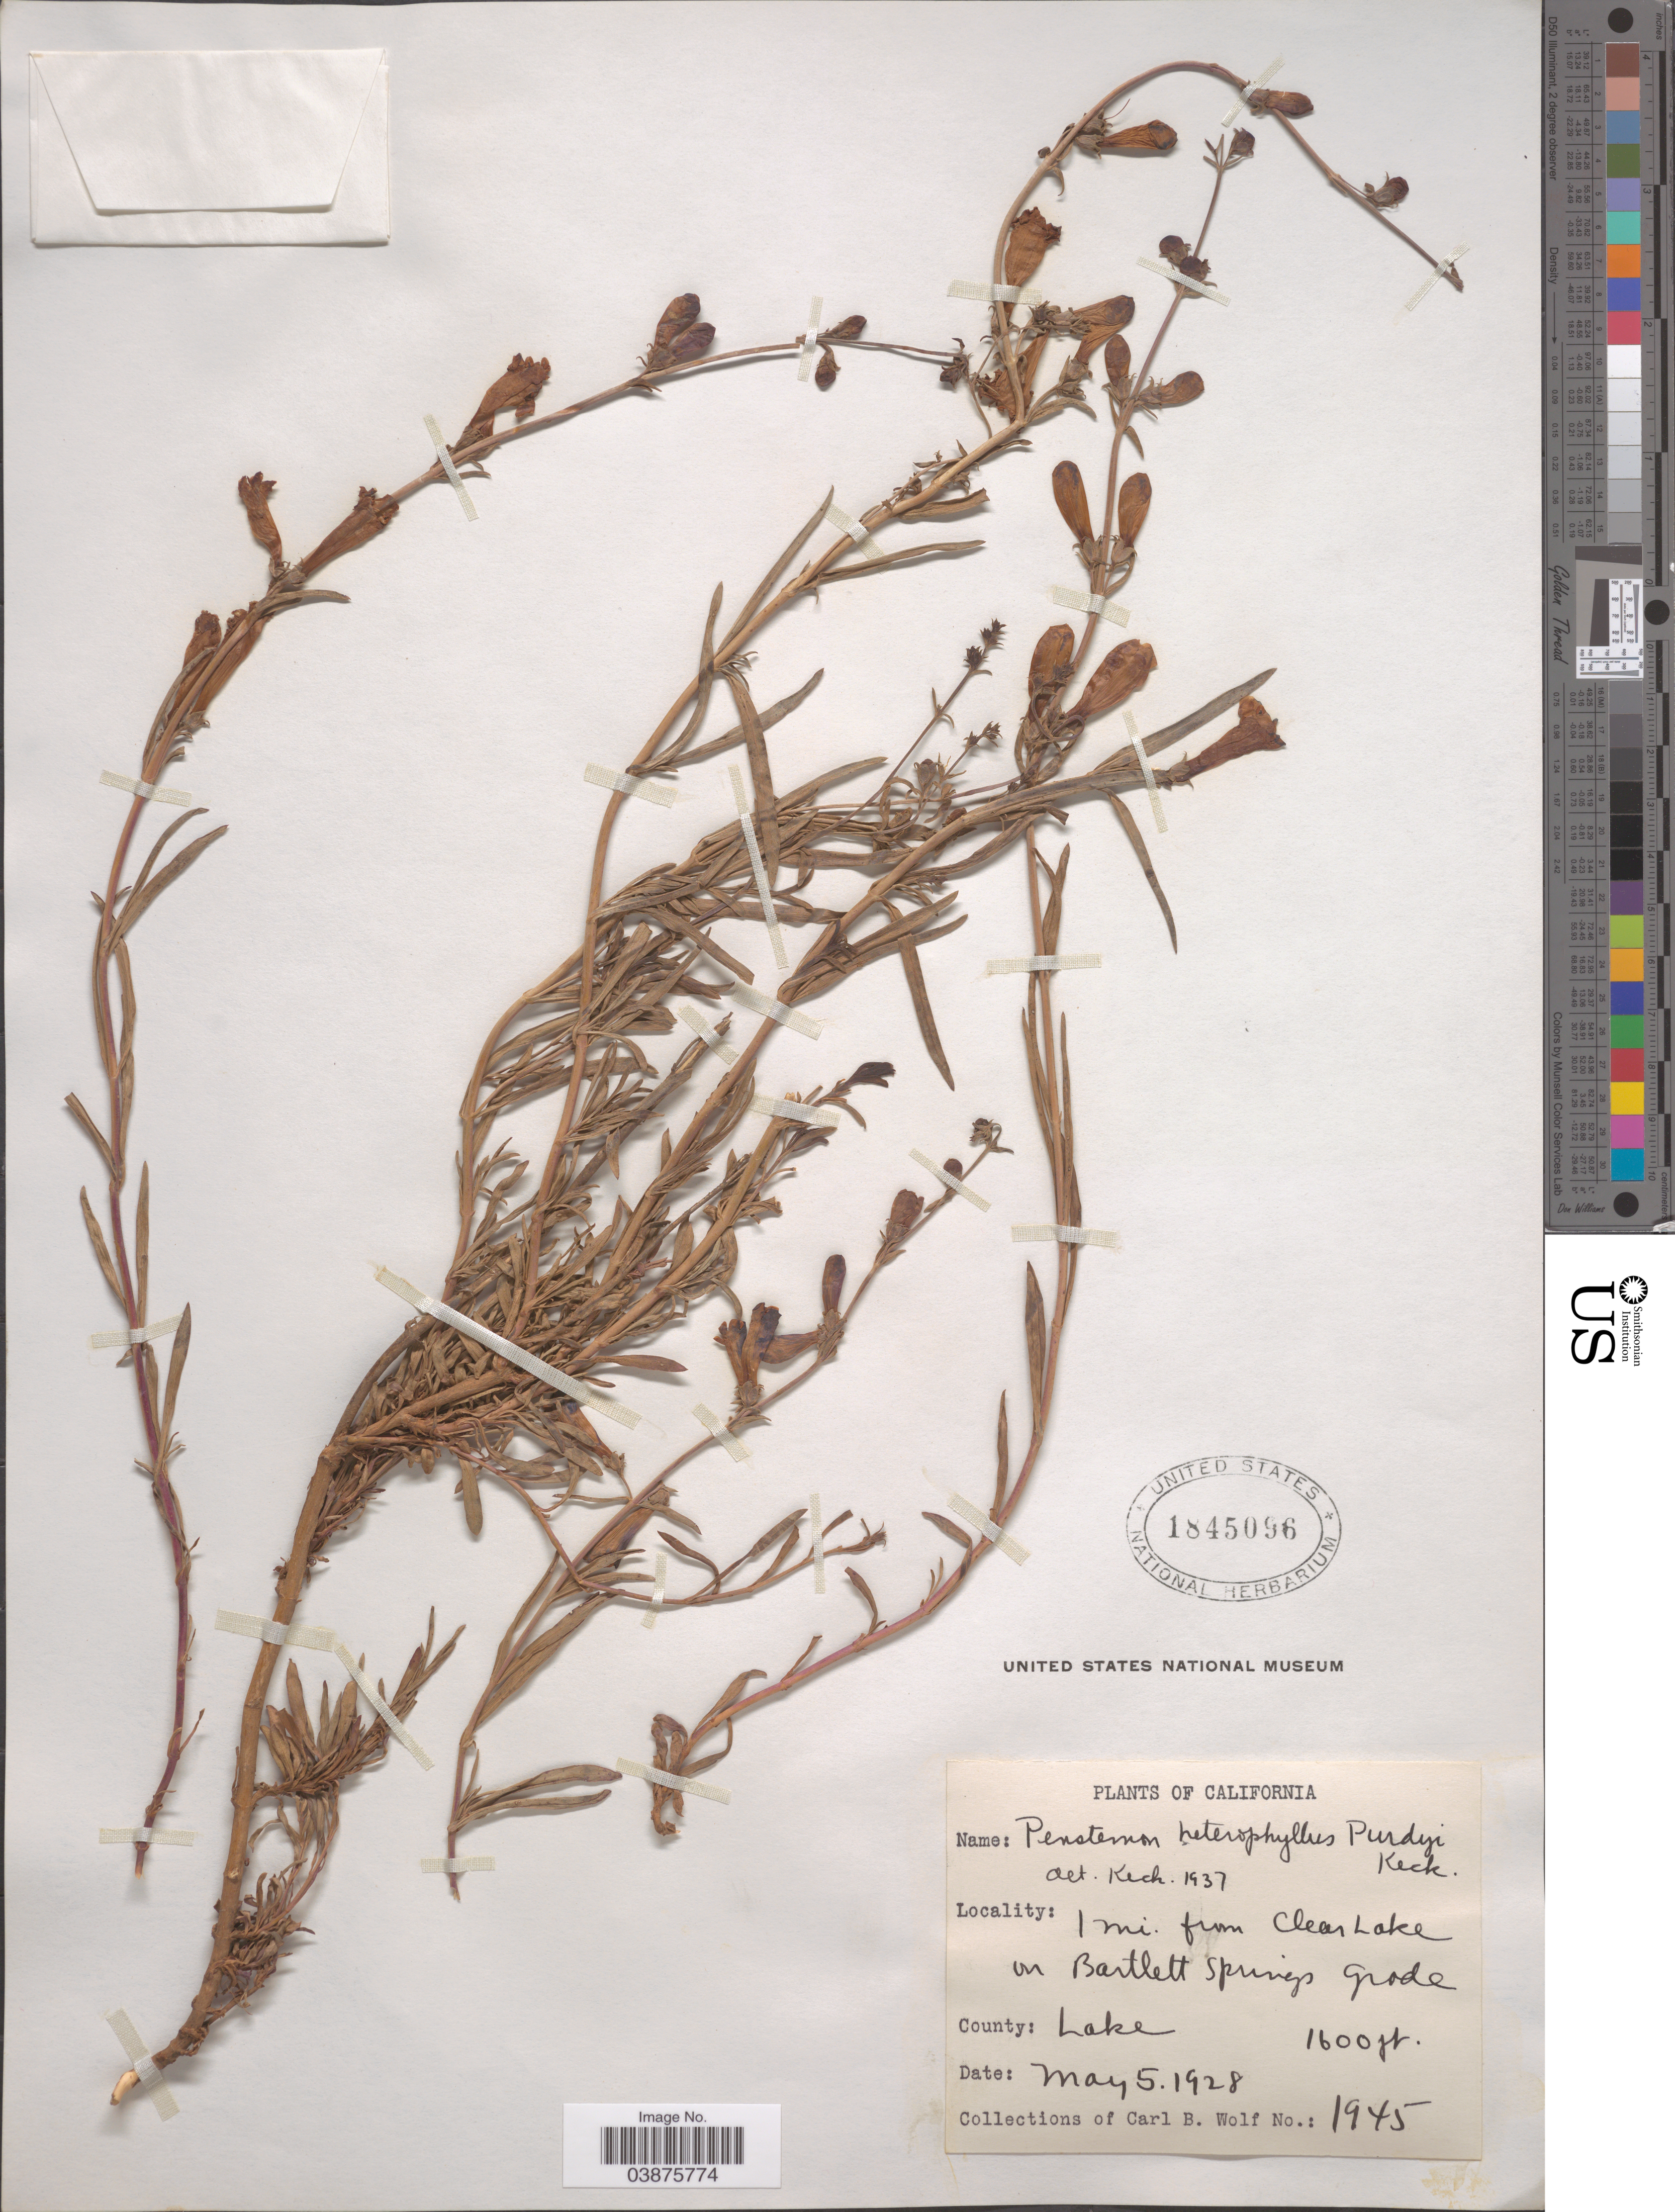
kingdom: Plantae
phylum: Tracheophyta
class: Magnoliopsida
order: Lamiales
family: Plantaginaceae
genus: Penstemon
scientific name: Penstemon heterophyllus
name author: Lindl.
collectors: C. B. Wolf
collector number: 1945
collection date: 1928-05-05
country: United States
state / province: California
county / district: Lake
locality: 1 mi. from Clear Lake on Bartlett Springs Grade. County: Lake.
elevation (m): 488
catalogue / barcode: US 1845096